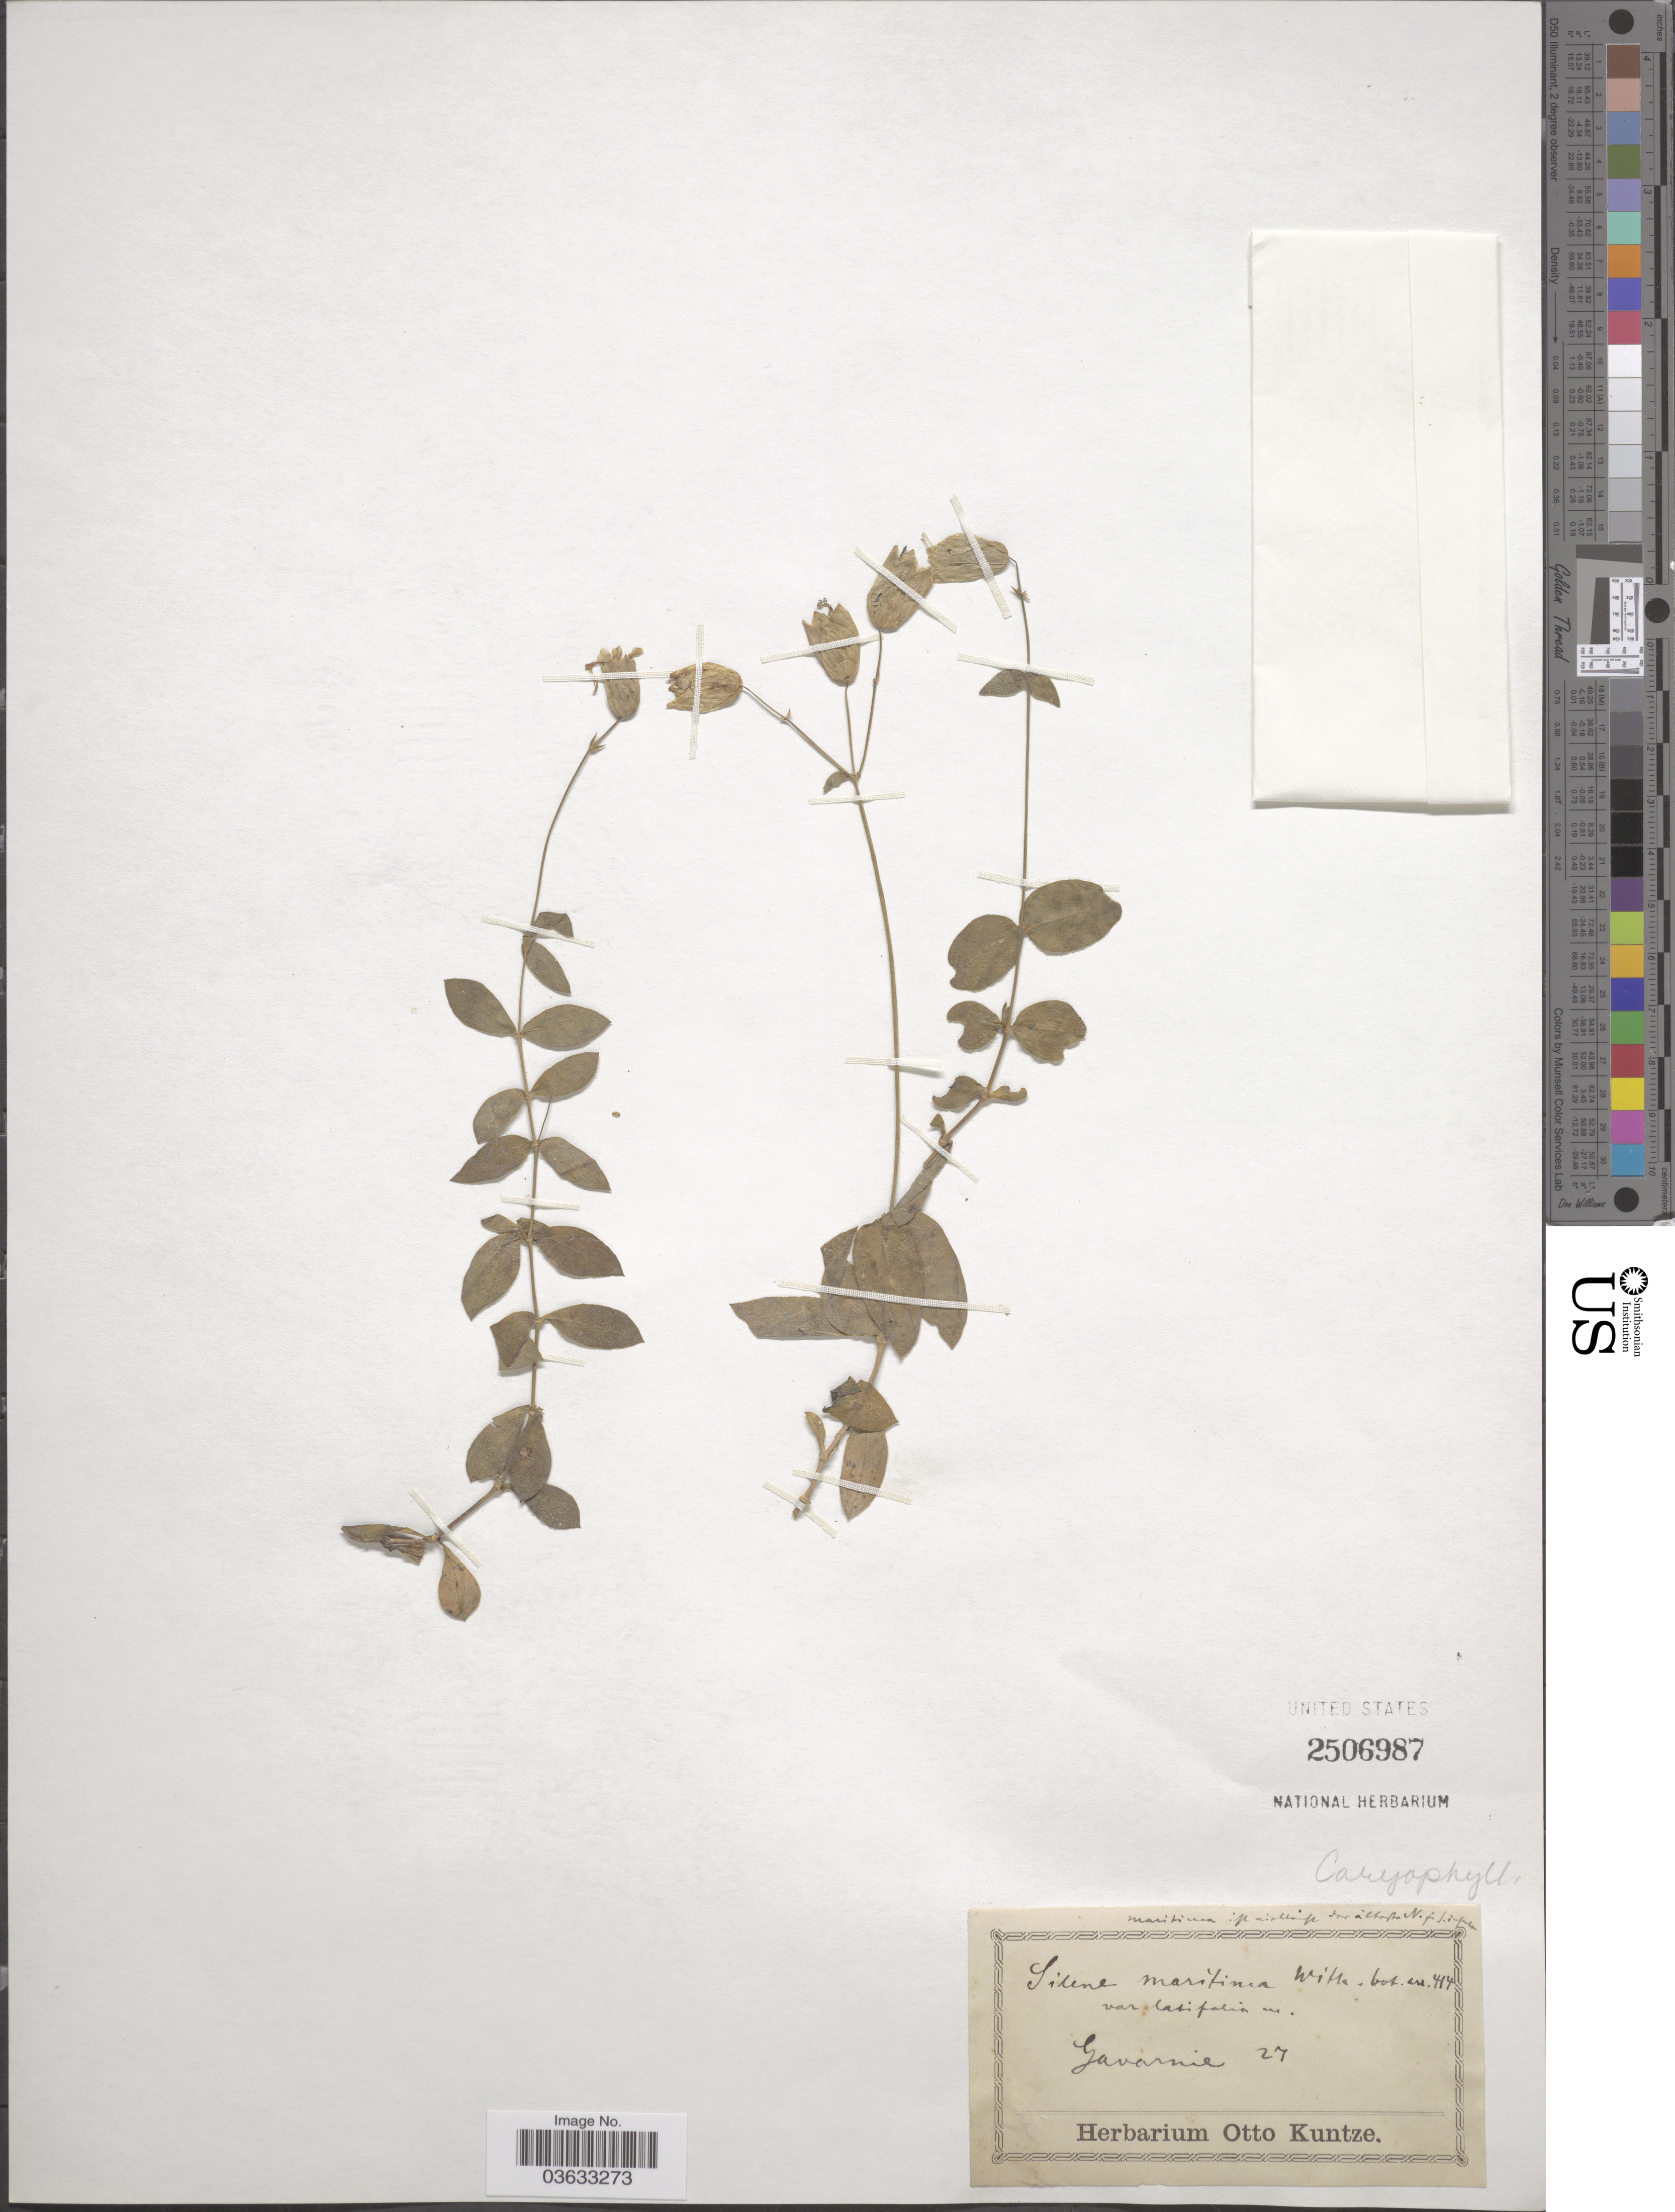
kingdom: Plantae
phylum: Tracheophyta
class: Magnoliopsida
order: Caryophyllales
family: Caryophyllaceae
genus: Silene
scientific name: Silene maritima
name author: With.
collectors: ex herb. Otto Kuntze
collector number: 27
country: France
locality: Gavarnie.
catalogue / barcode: US 2506987